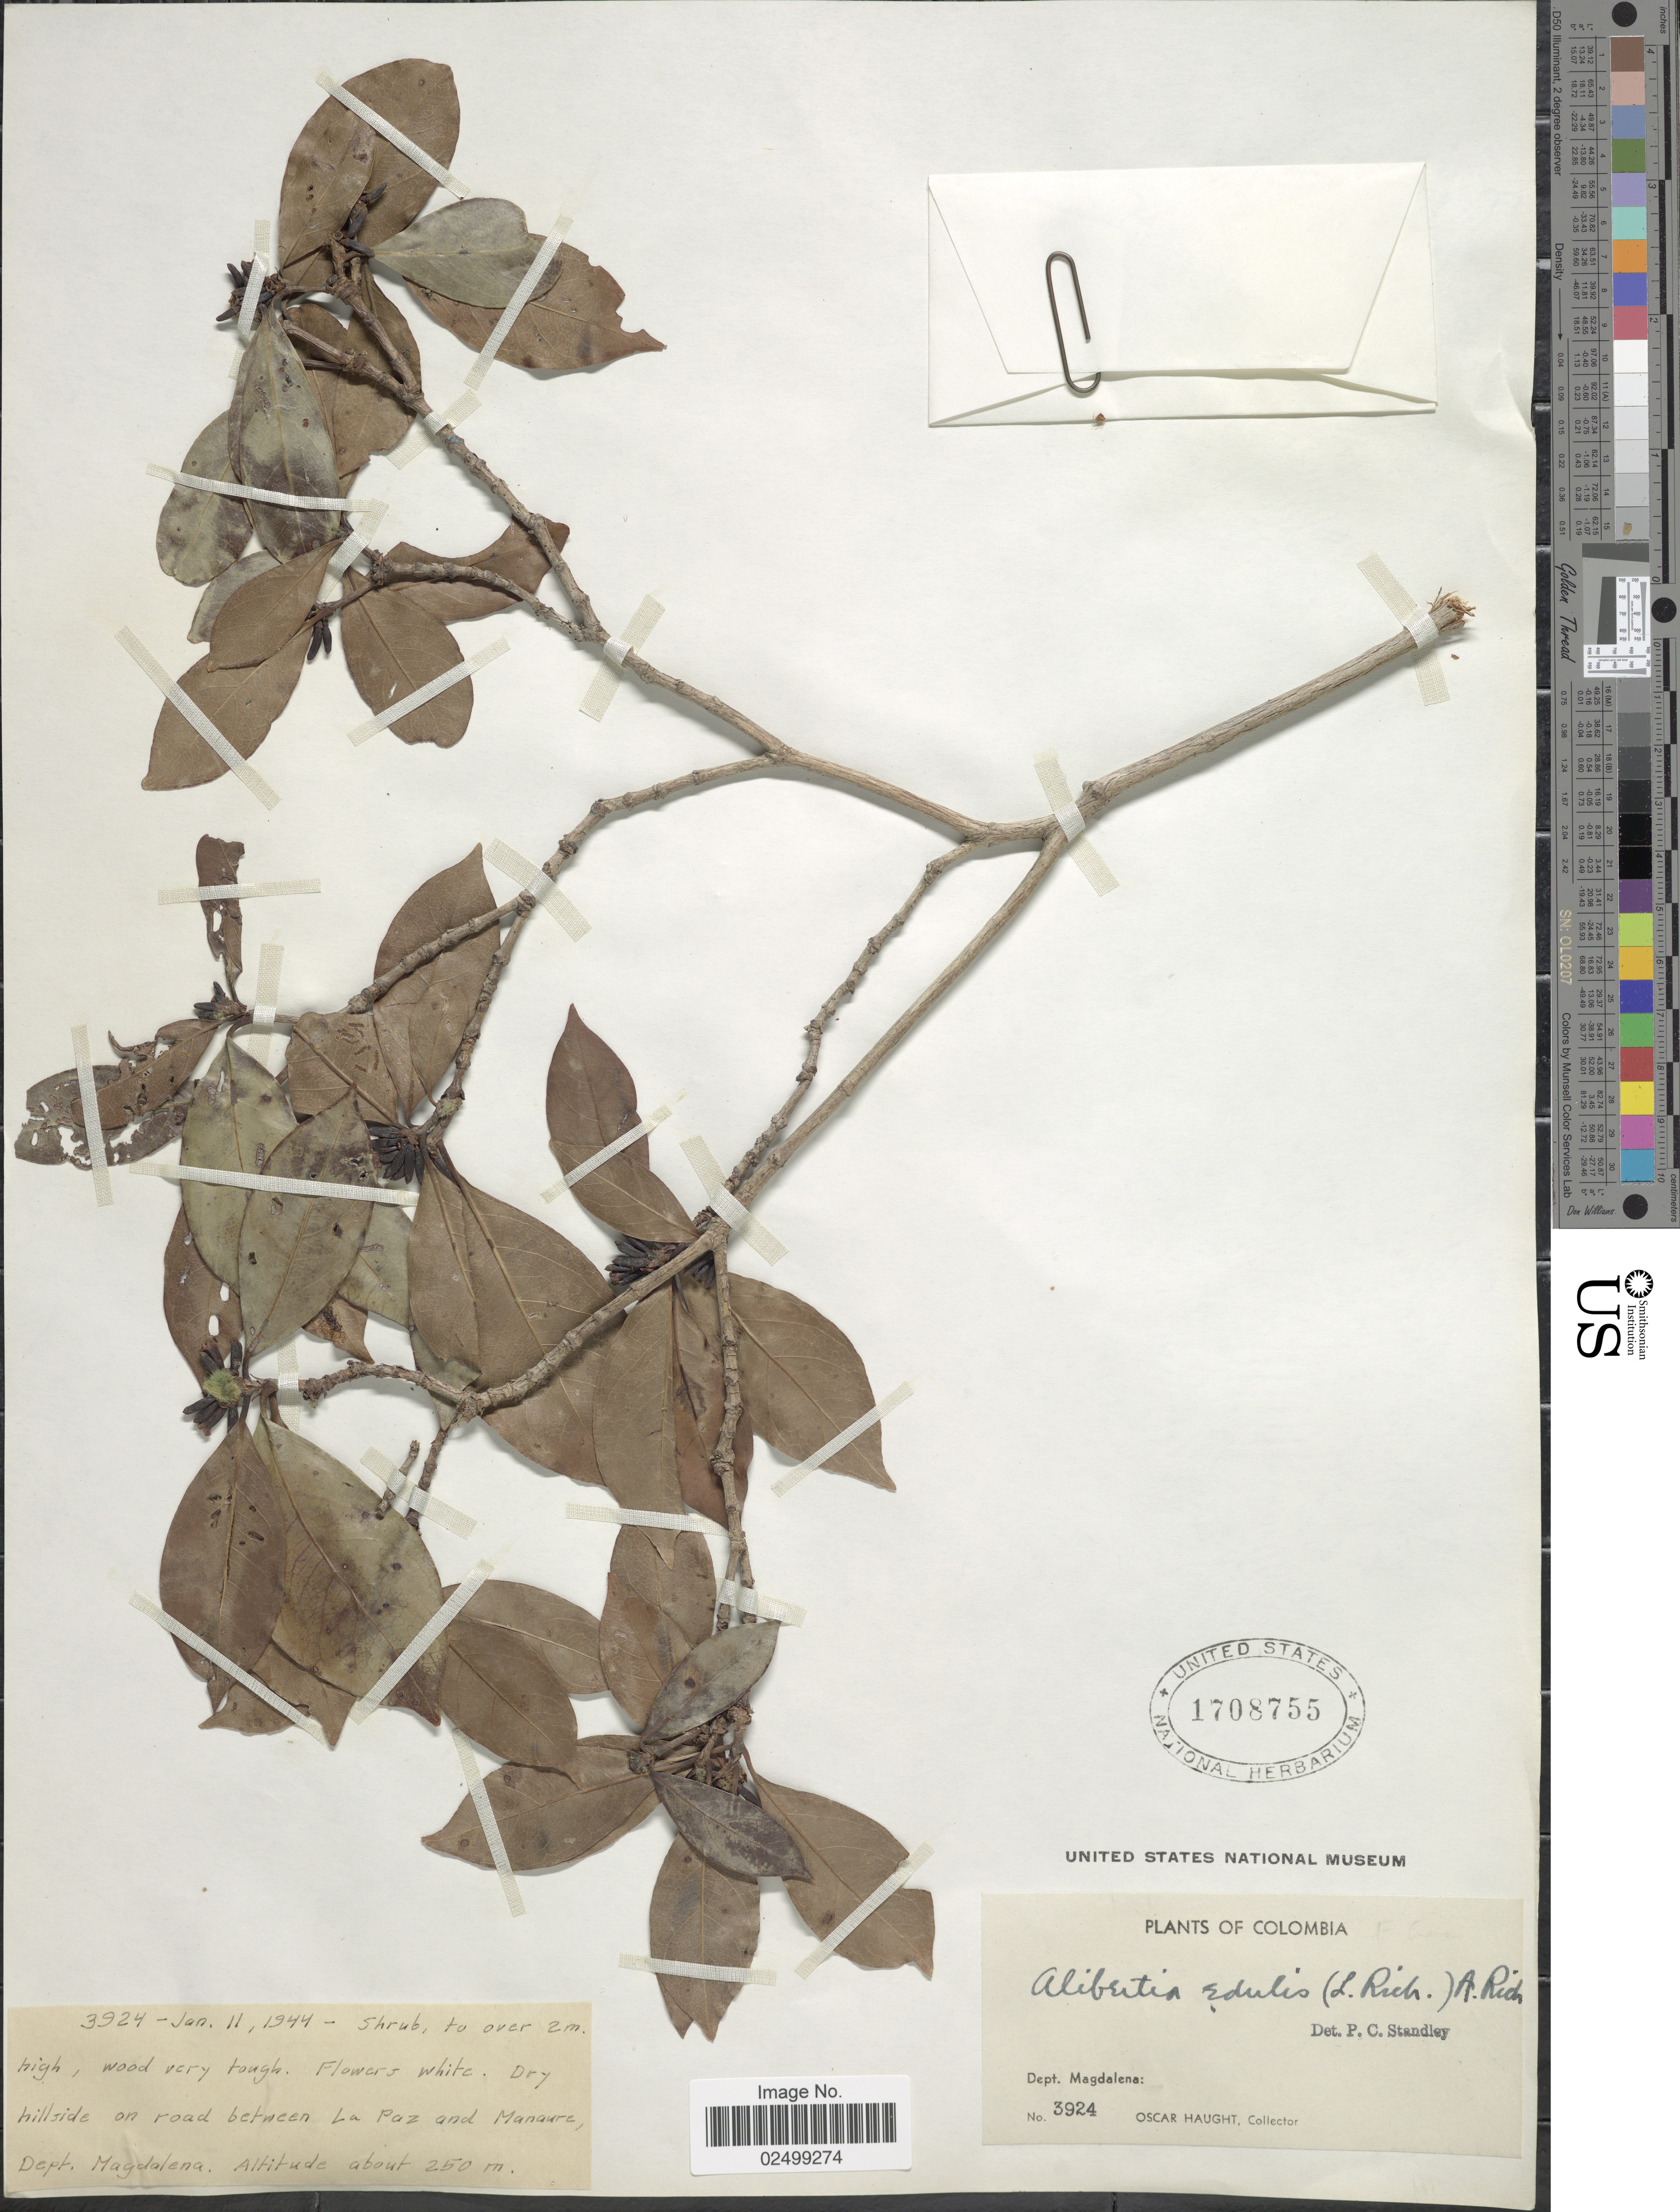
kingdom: Plantae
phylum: Tracheophyta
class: Magnoliopsida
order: Gentianales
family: Rubiaceae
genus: Alibertia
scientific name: Alibertia edulis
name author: (Rich.) A. Rich. ex DC.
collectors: O. Haught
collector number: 3924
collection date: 1944-01-11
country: Colombia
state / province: Magdalena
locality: Dept. Magdalena, Dry hillside on road between La Paz and Manaure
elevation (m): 250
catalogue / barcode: US 1708755